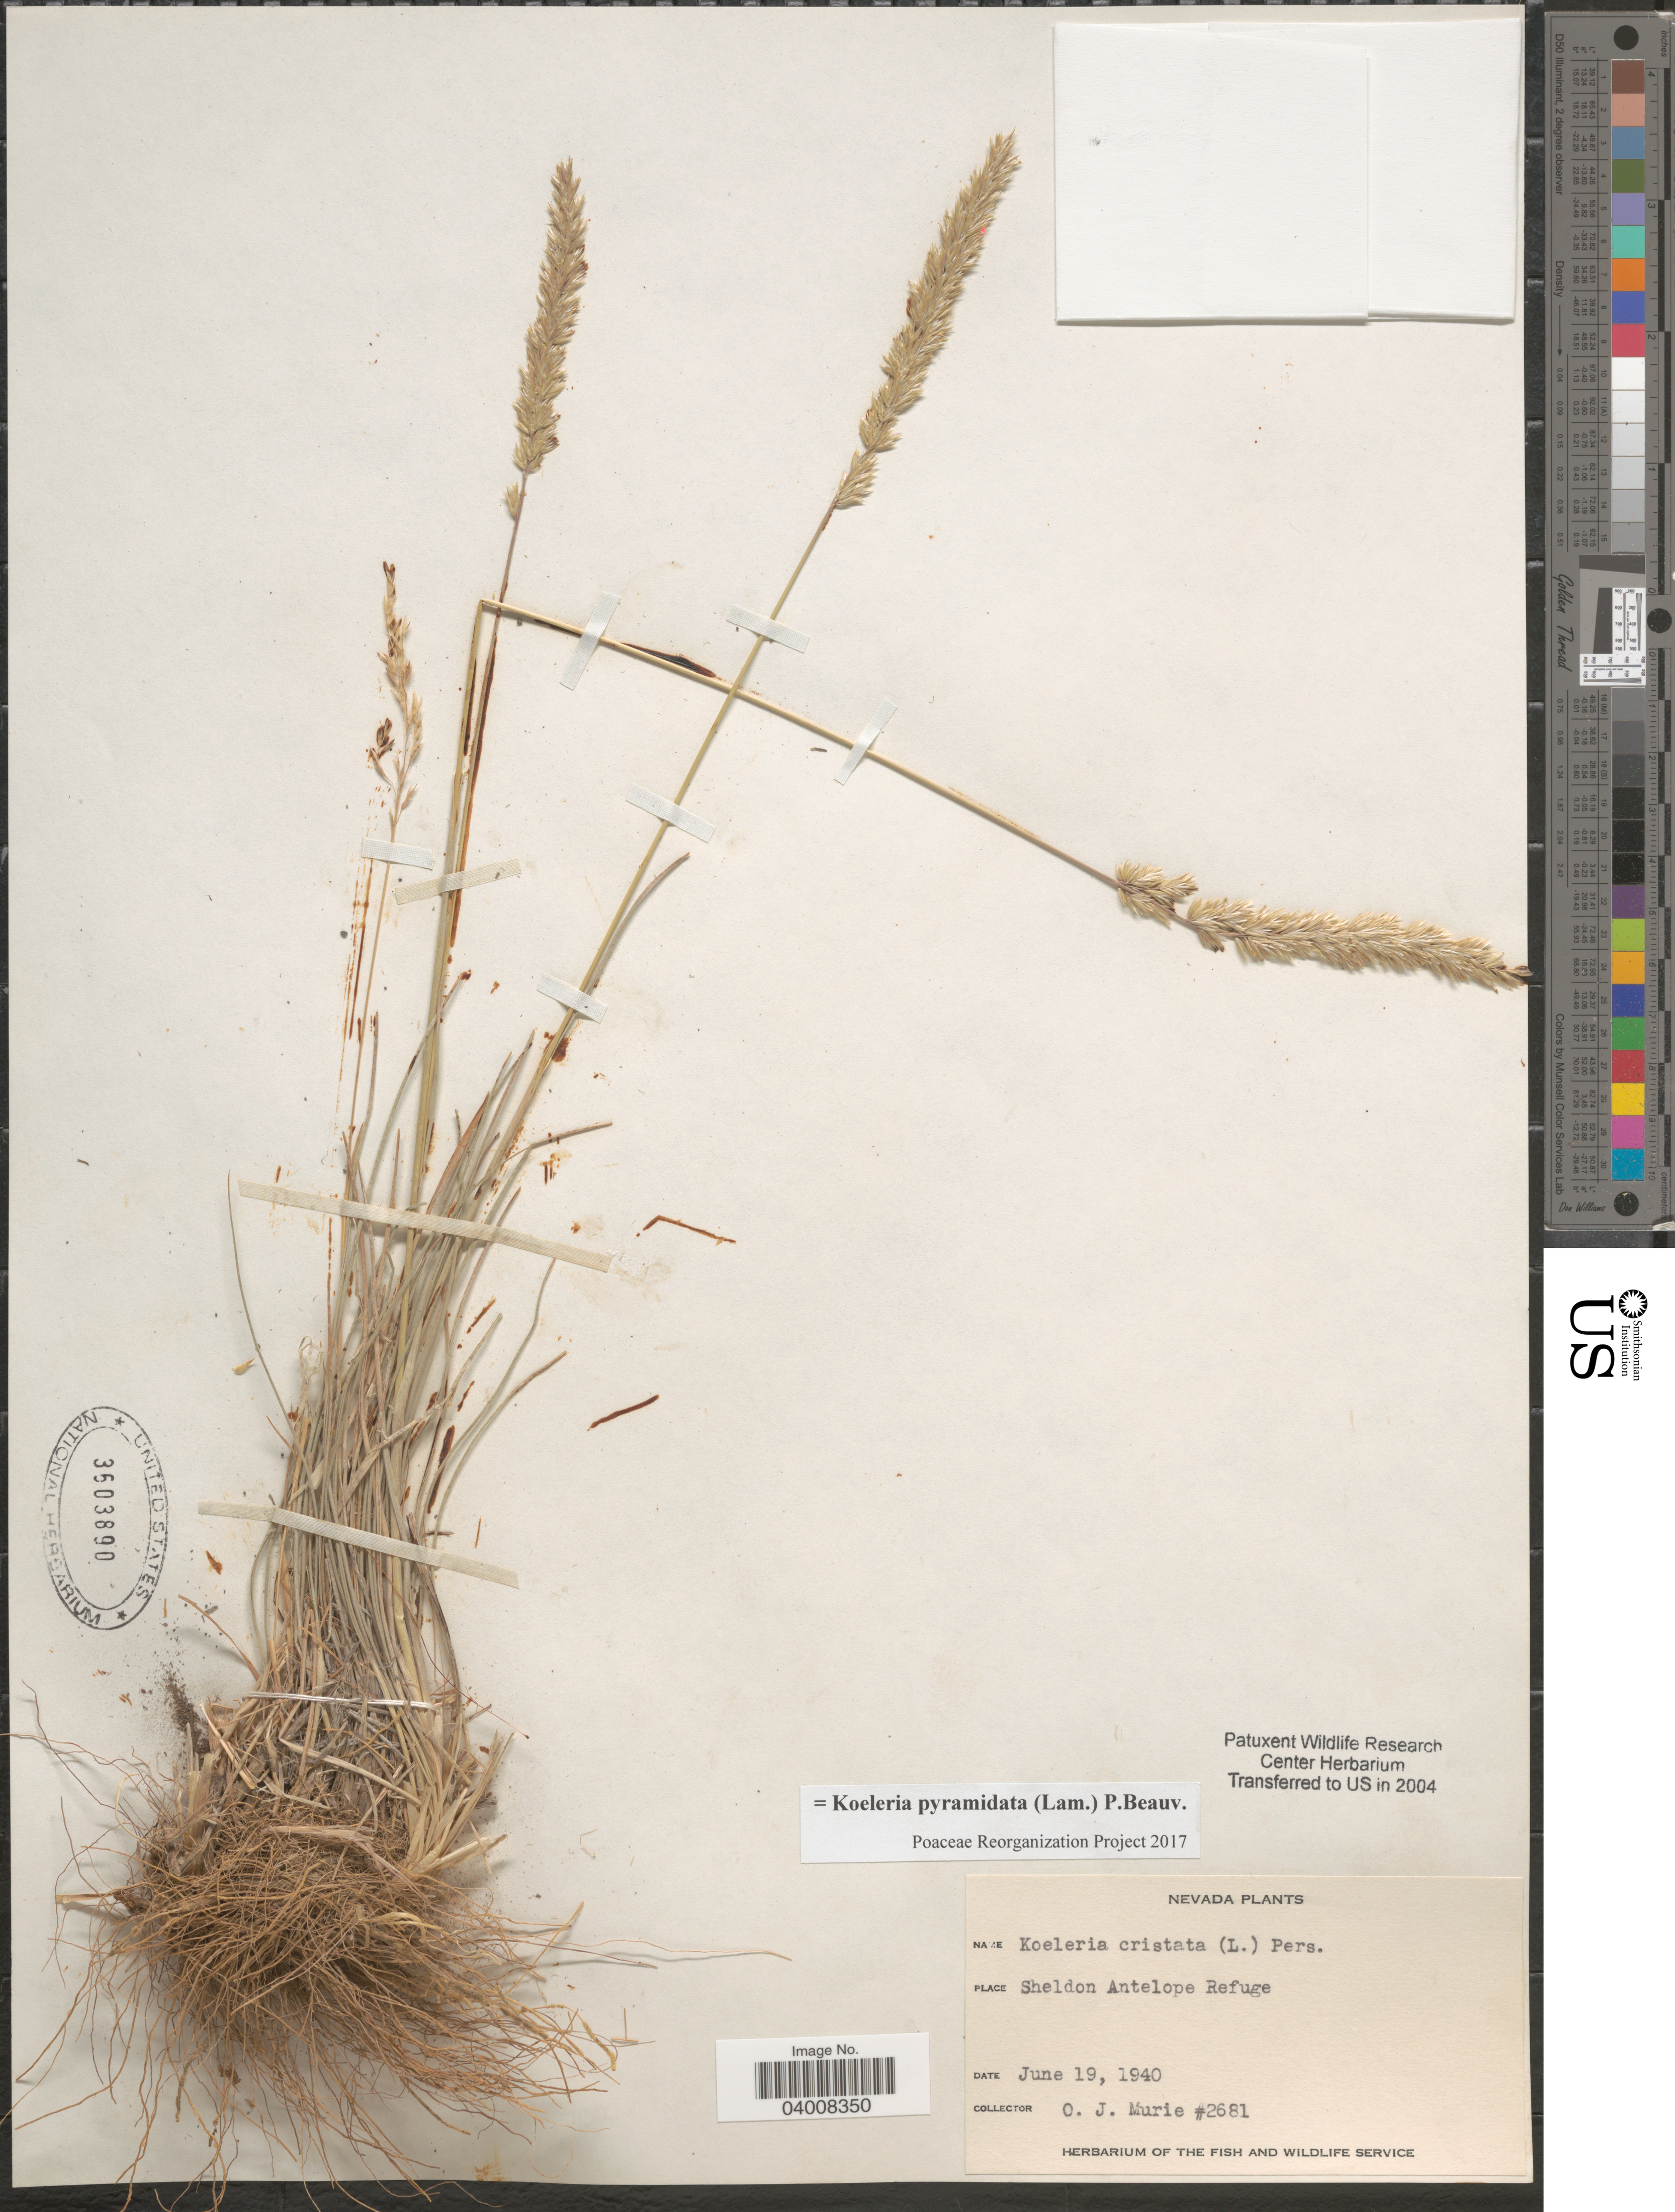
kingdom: Plantae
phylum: Tracheophyta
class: Liliopsida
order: Poales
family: Poaceae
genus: Koeleria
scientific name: Koeleria pyramidata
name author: (Lam.) P. Beauv.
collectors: O. Murie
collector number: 2681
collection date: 1940-06-19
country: United States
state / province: Nevada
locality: Sheldon Antelope Refuge.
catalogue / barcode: US 3603890